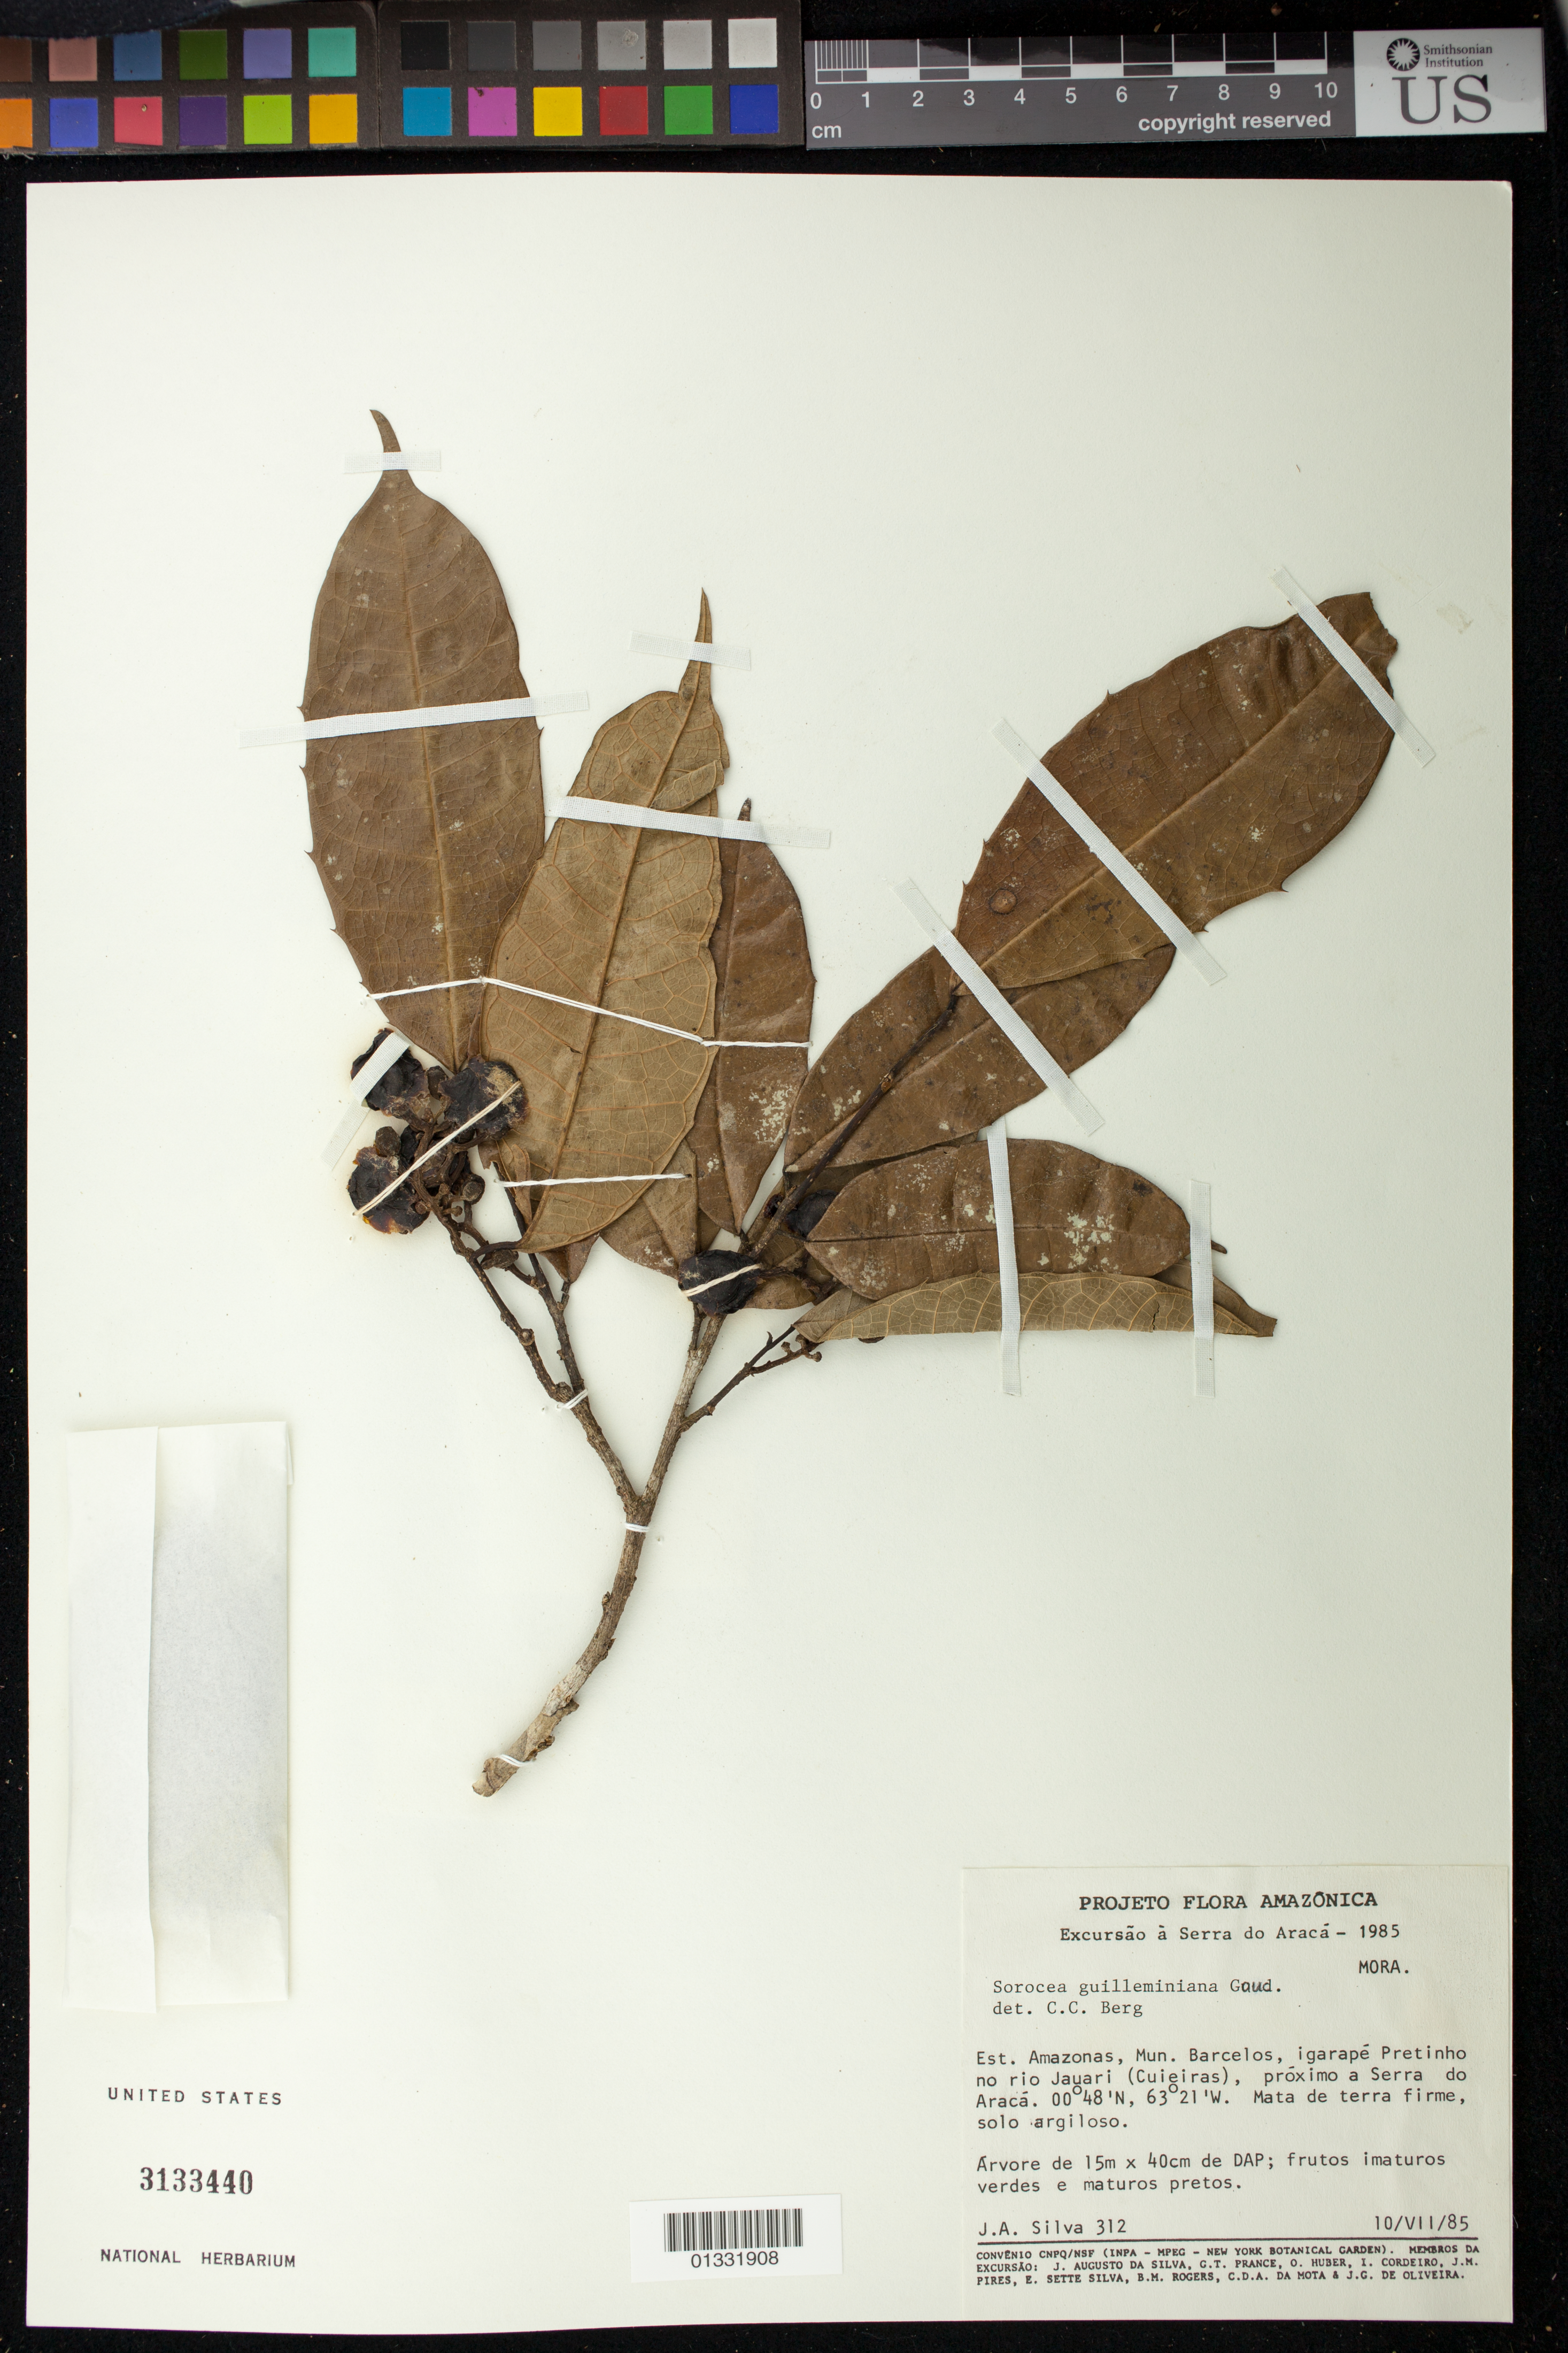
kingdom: Plantae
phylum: Tracheophyta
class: Magnoliopsida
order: Rosales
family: Moraceae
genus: Sorocea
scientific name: Sorocea guilleminiana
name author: Gaudich.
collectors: J. A. Silva et al.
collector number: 312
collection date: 1985-07-10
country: Brazil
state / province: Amazonas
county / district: Barcelos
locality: Serra do Aracá. Igarapé Pretinho no Rio Jauari (Cuieiras), próximo a Serra do Aracá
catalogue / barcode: US 3133440